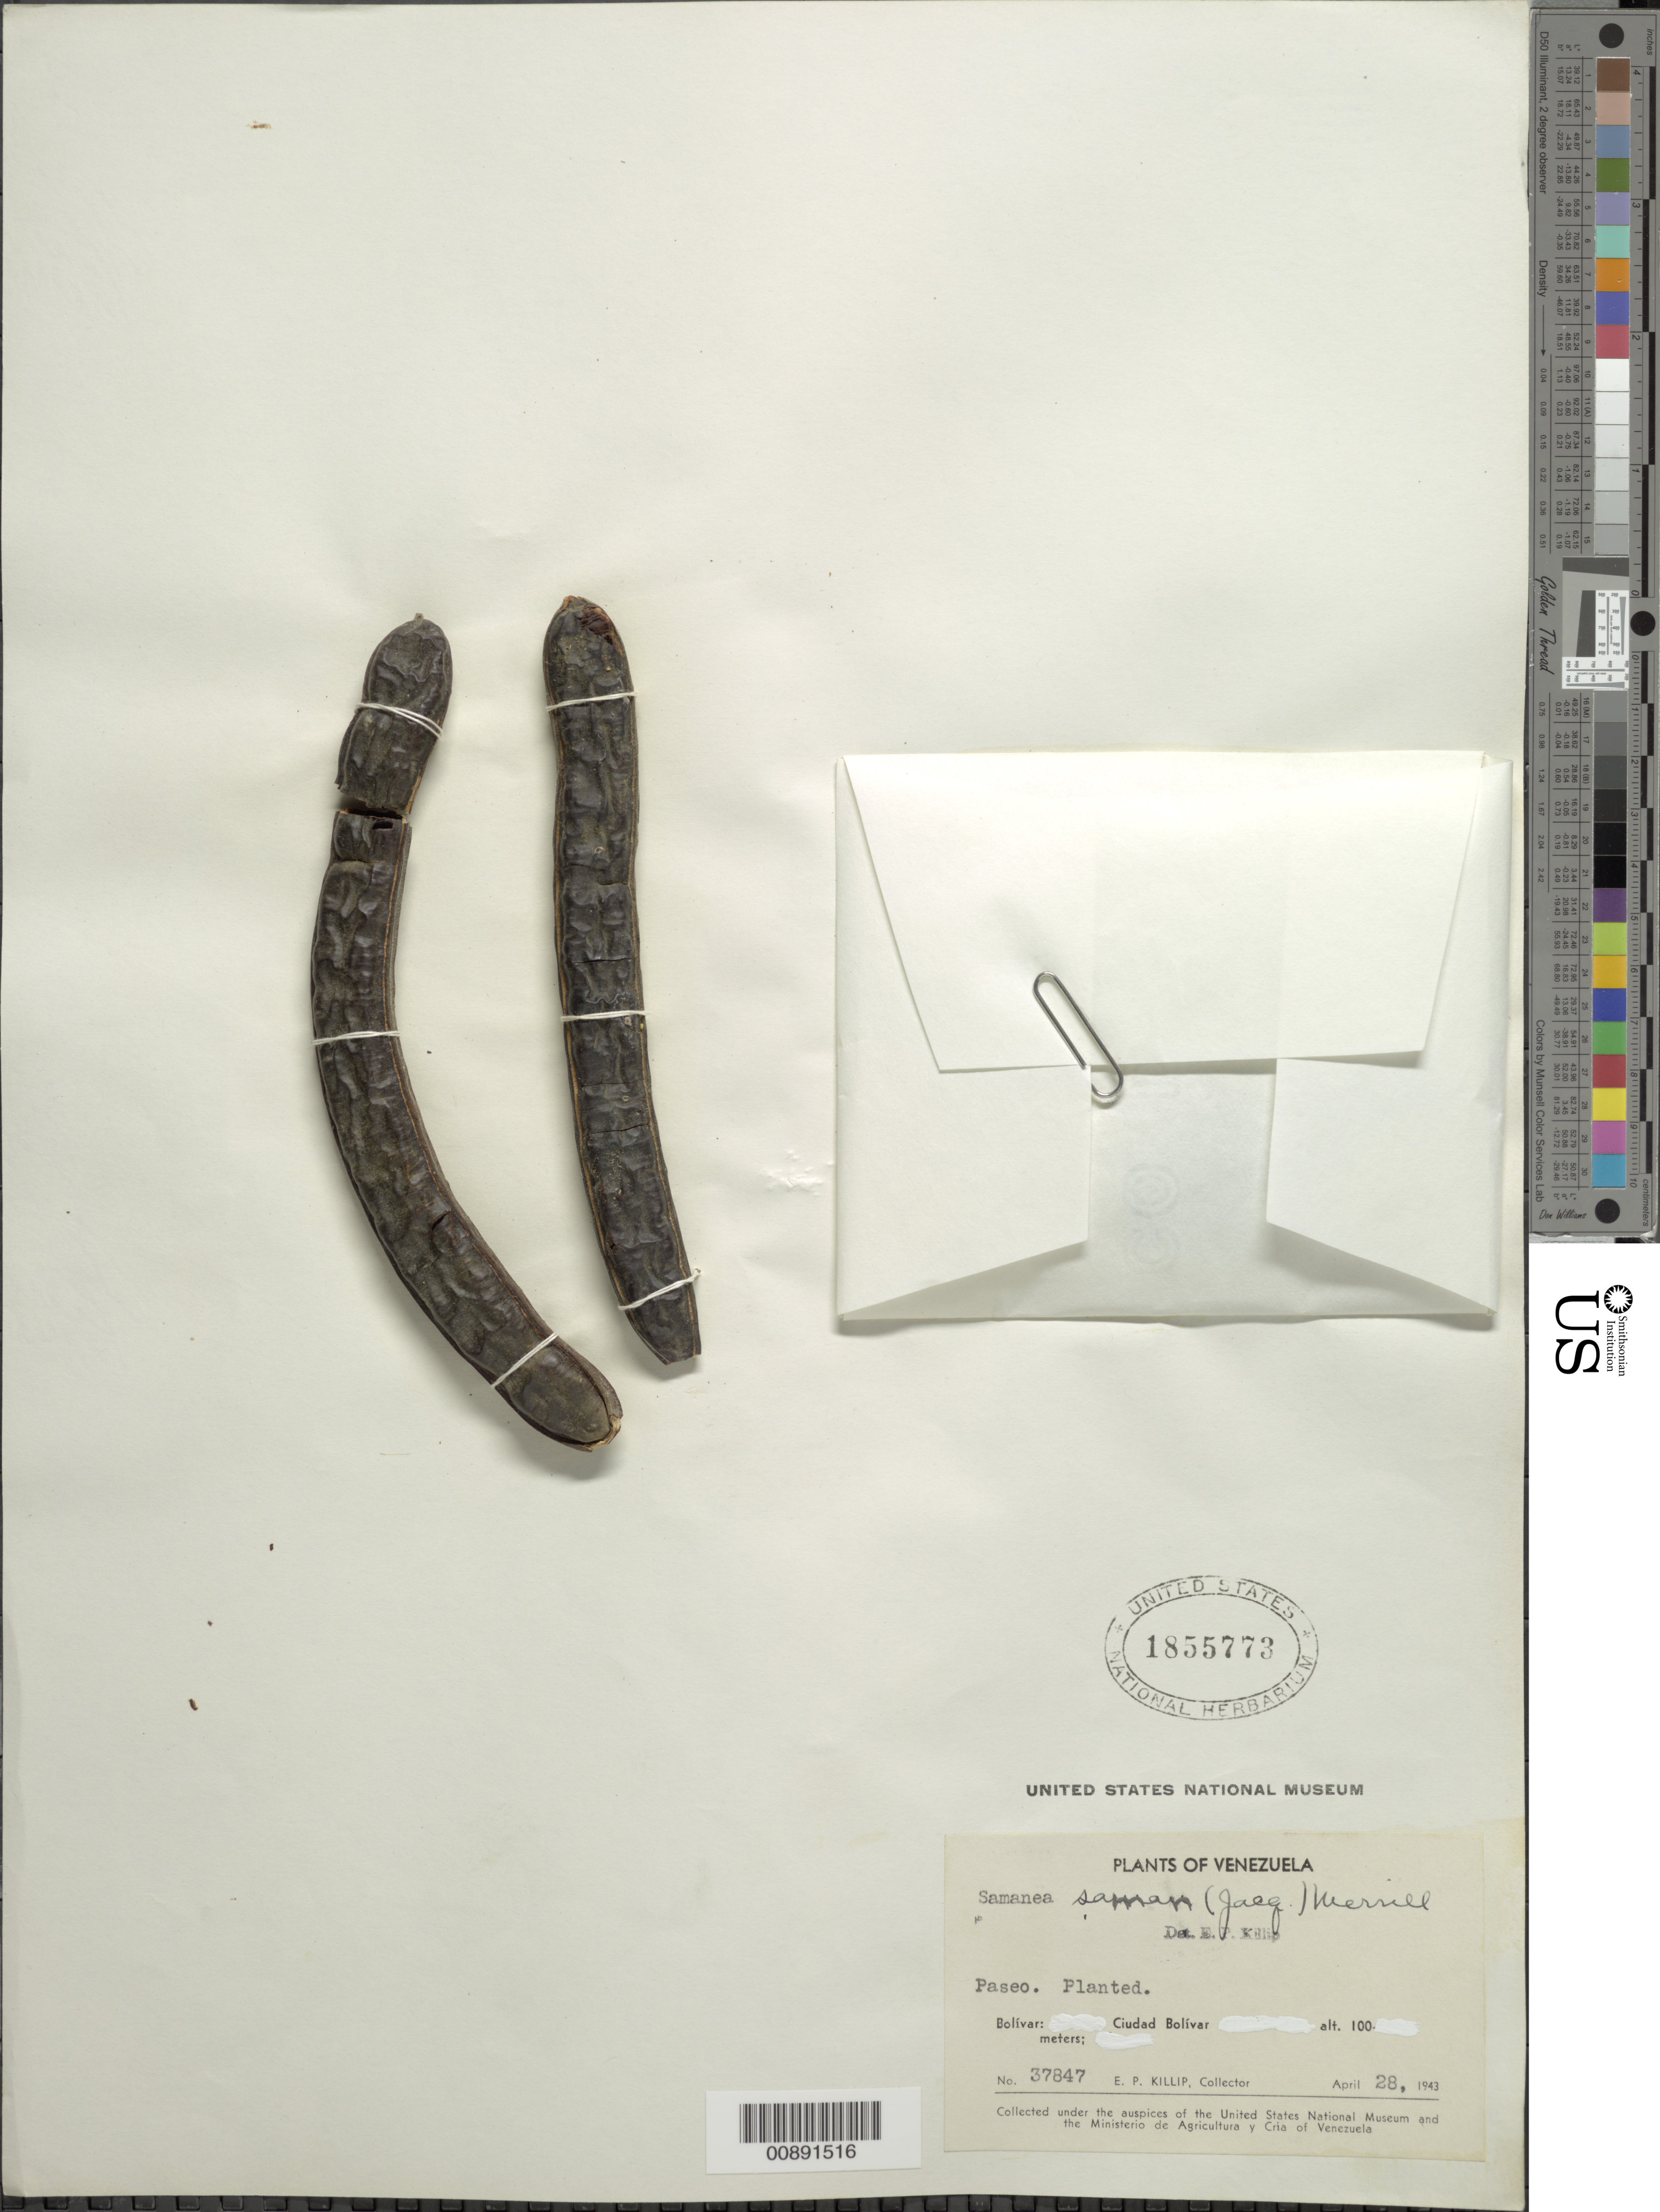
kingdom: Plantae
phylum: Tracheophyta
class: Magnoliopsida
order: Fabales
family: Fabaceae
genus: Samanea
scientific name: Samanea saman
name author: (Jacq.) Merr.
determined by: Killip, Ellsworth P.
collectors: E. P. Killip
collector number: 37847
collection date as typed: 28-Apr-43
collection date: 1943-04-28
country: Venezuela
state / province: Bolívar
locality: Ciudad Bolívar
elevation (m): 100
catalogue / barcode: US 1855773